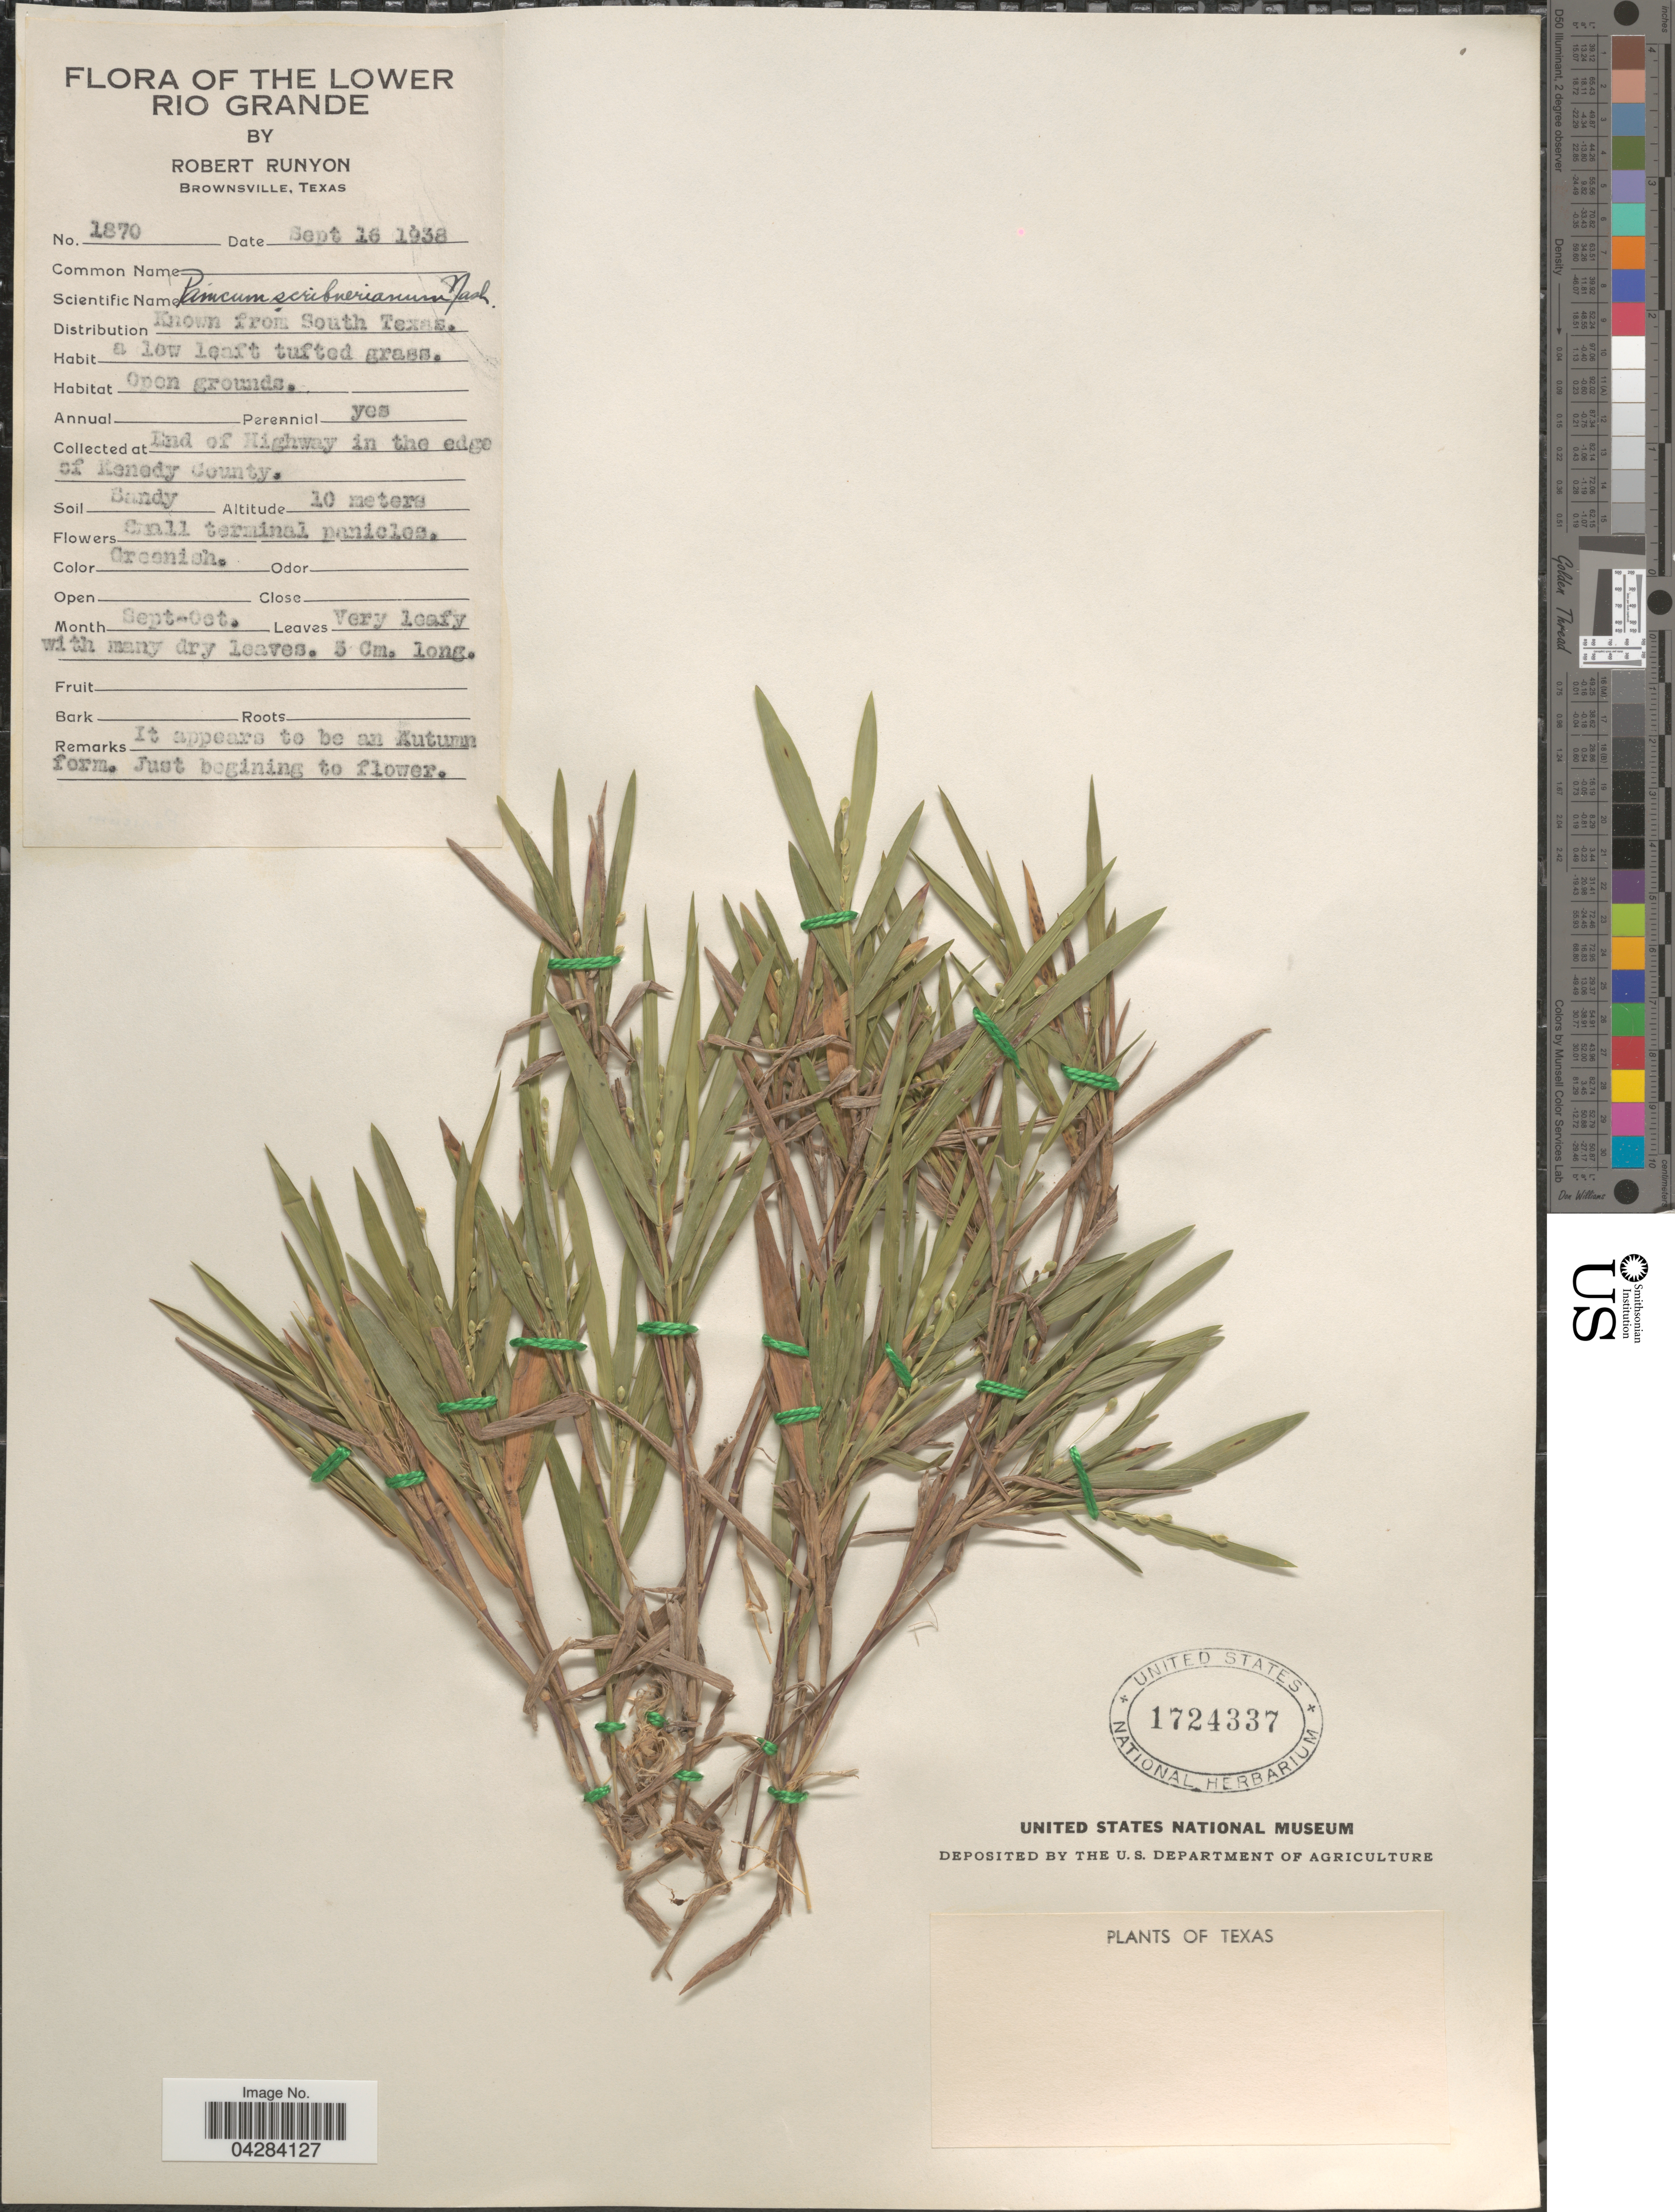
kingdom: Plantae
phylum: Tracheophyta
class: Liliopsida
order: Poales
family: Poaceae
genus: Dichanthelium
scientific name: Dichanthelium oligosanthes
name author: (Schult.) Gould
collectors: R. Runyon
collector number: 1870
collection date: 1938-09-16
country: United States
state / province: Texas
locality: The Lower Rio Grande. End of Highway in the edge of Kenedy County.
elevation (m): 10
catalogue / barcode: US 1724337